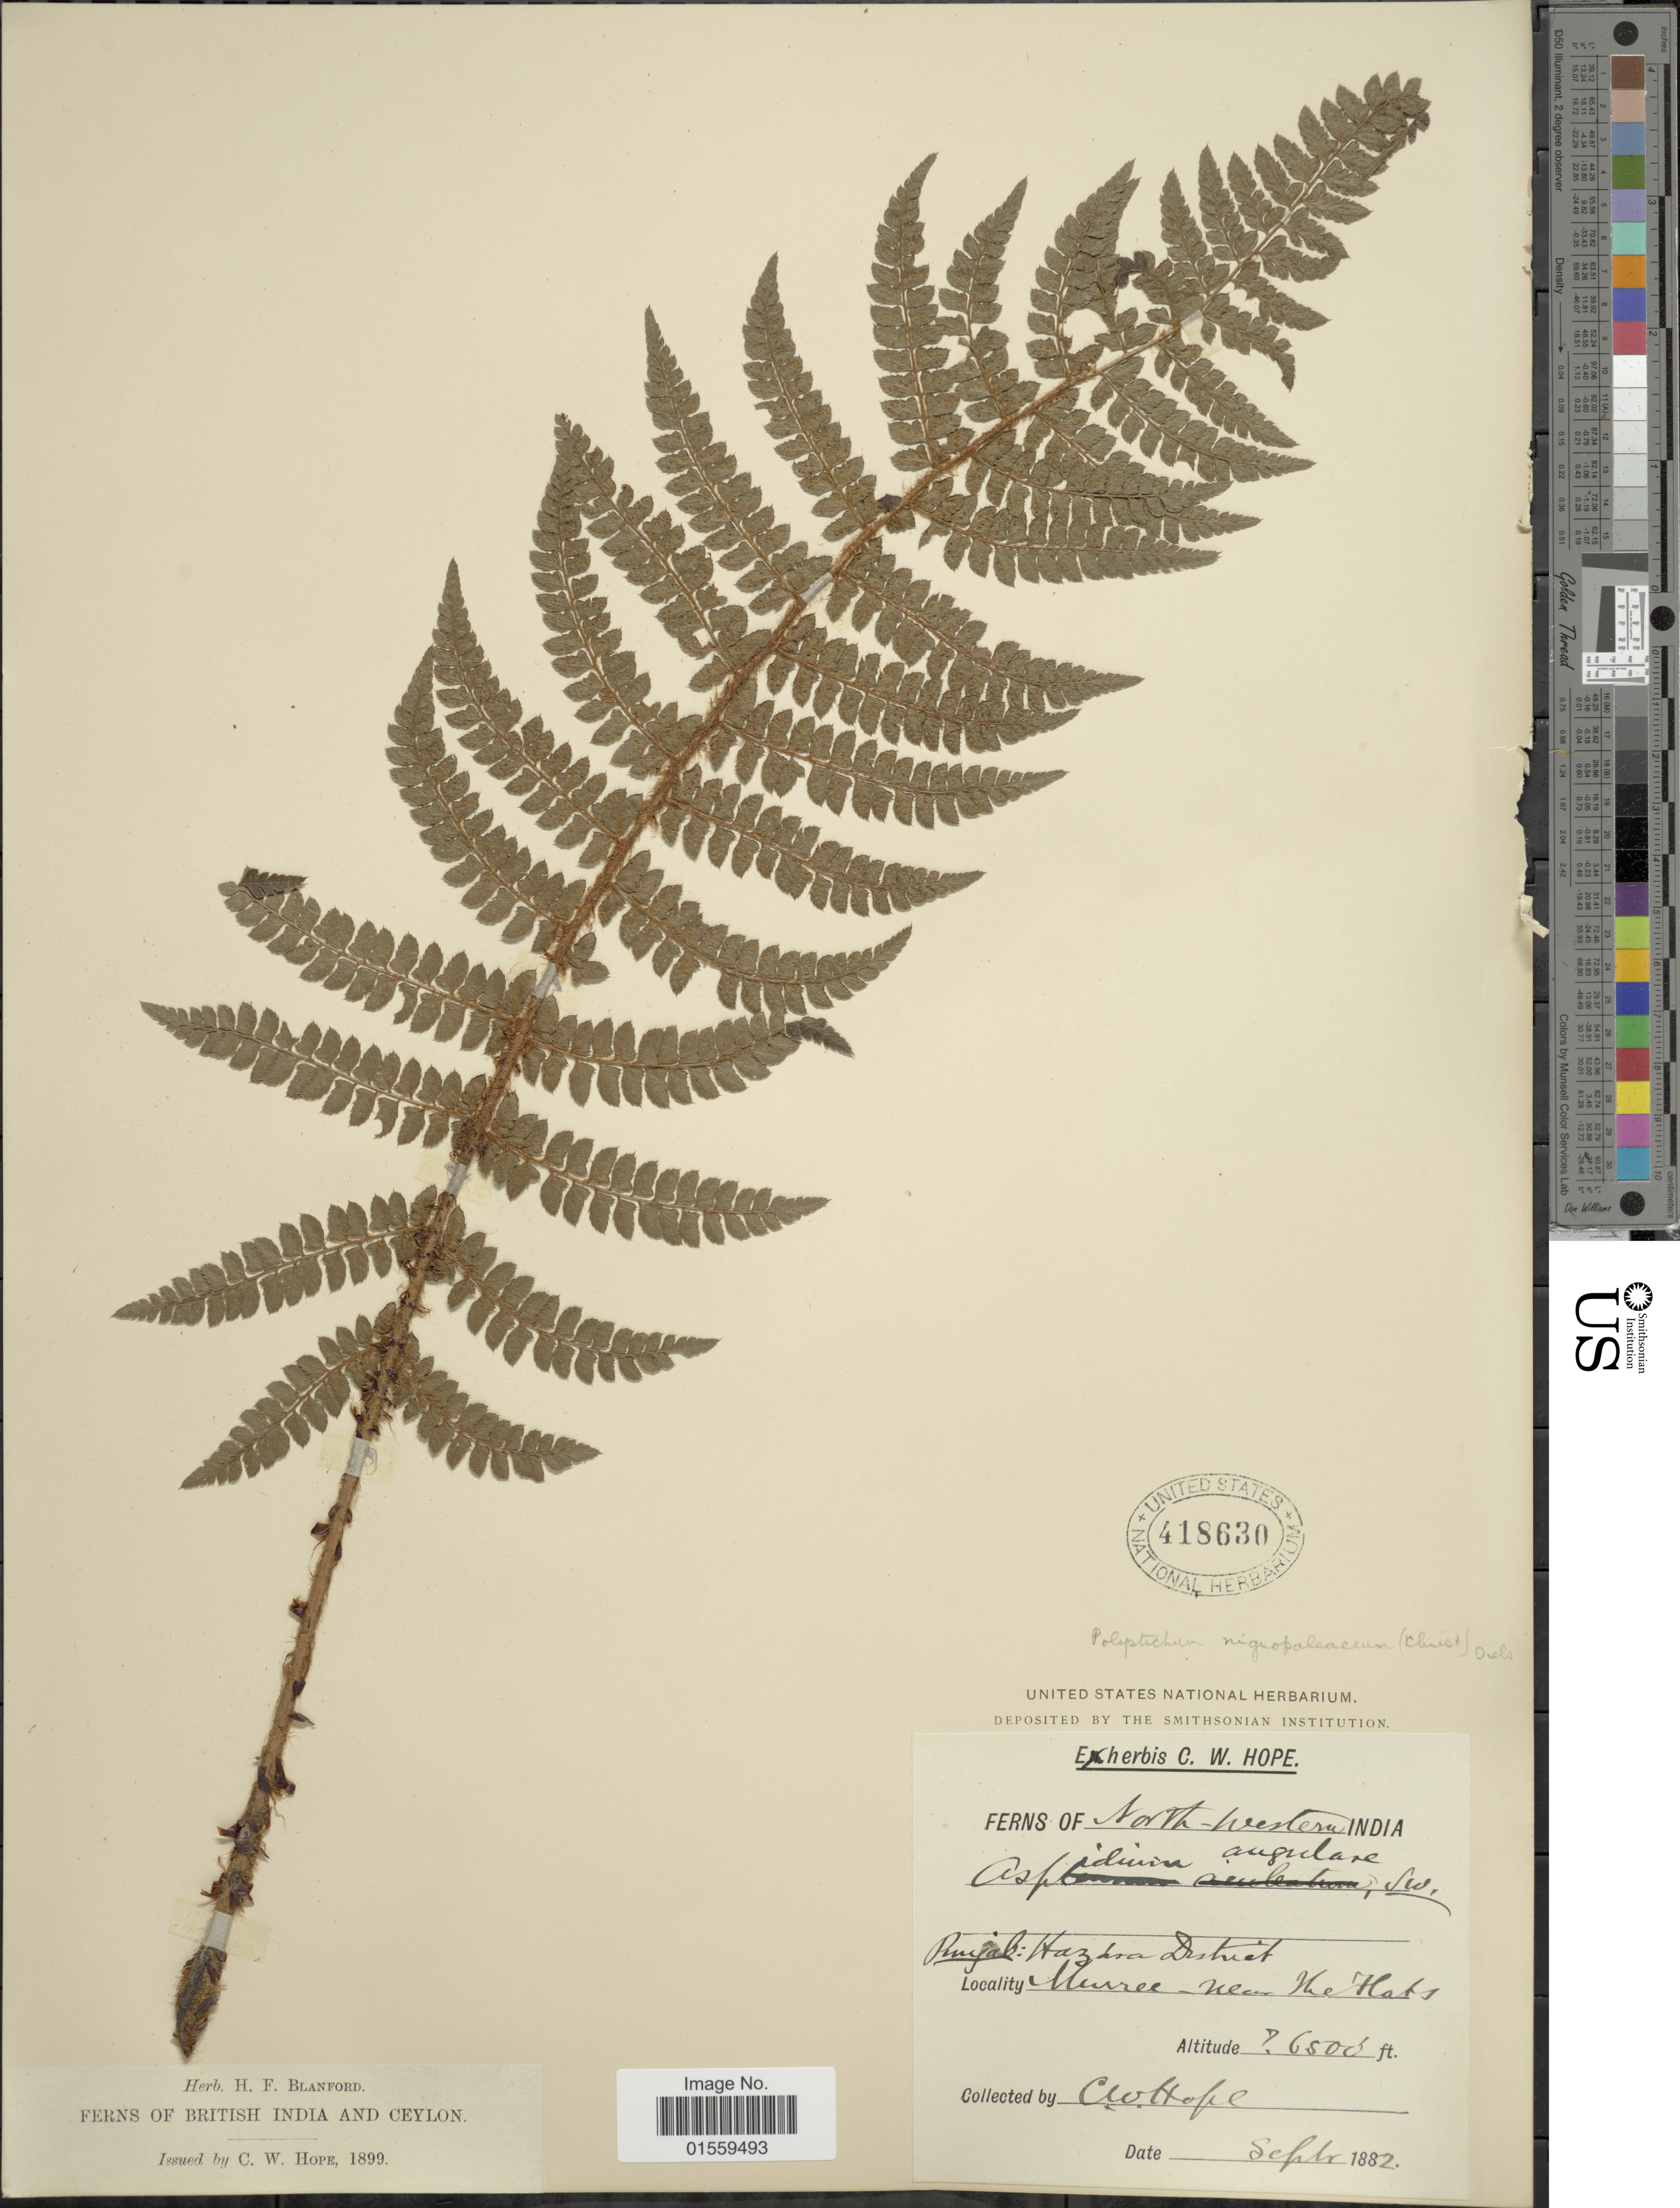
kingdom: Plantae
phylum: Tracheophyta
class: Polypodiopsida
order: Polypodiales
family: Dryopteridaceae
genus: Polystichum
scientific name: Polystichum setiferum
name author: (Forssk.) Moore ex Woynar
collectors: C. W. Hope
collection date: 1882-09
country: Pakistan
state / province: Punjab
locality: North-Western India, Punjab: Hazara District, Locality Murree- near the Flats.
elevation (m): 1981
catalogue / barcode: US 418630